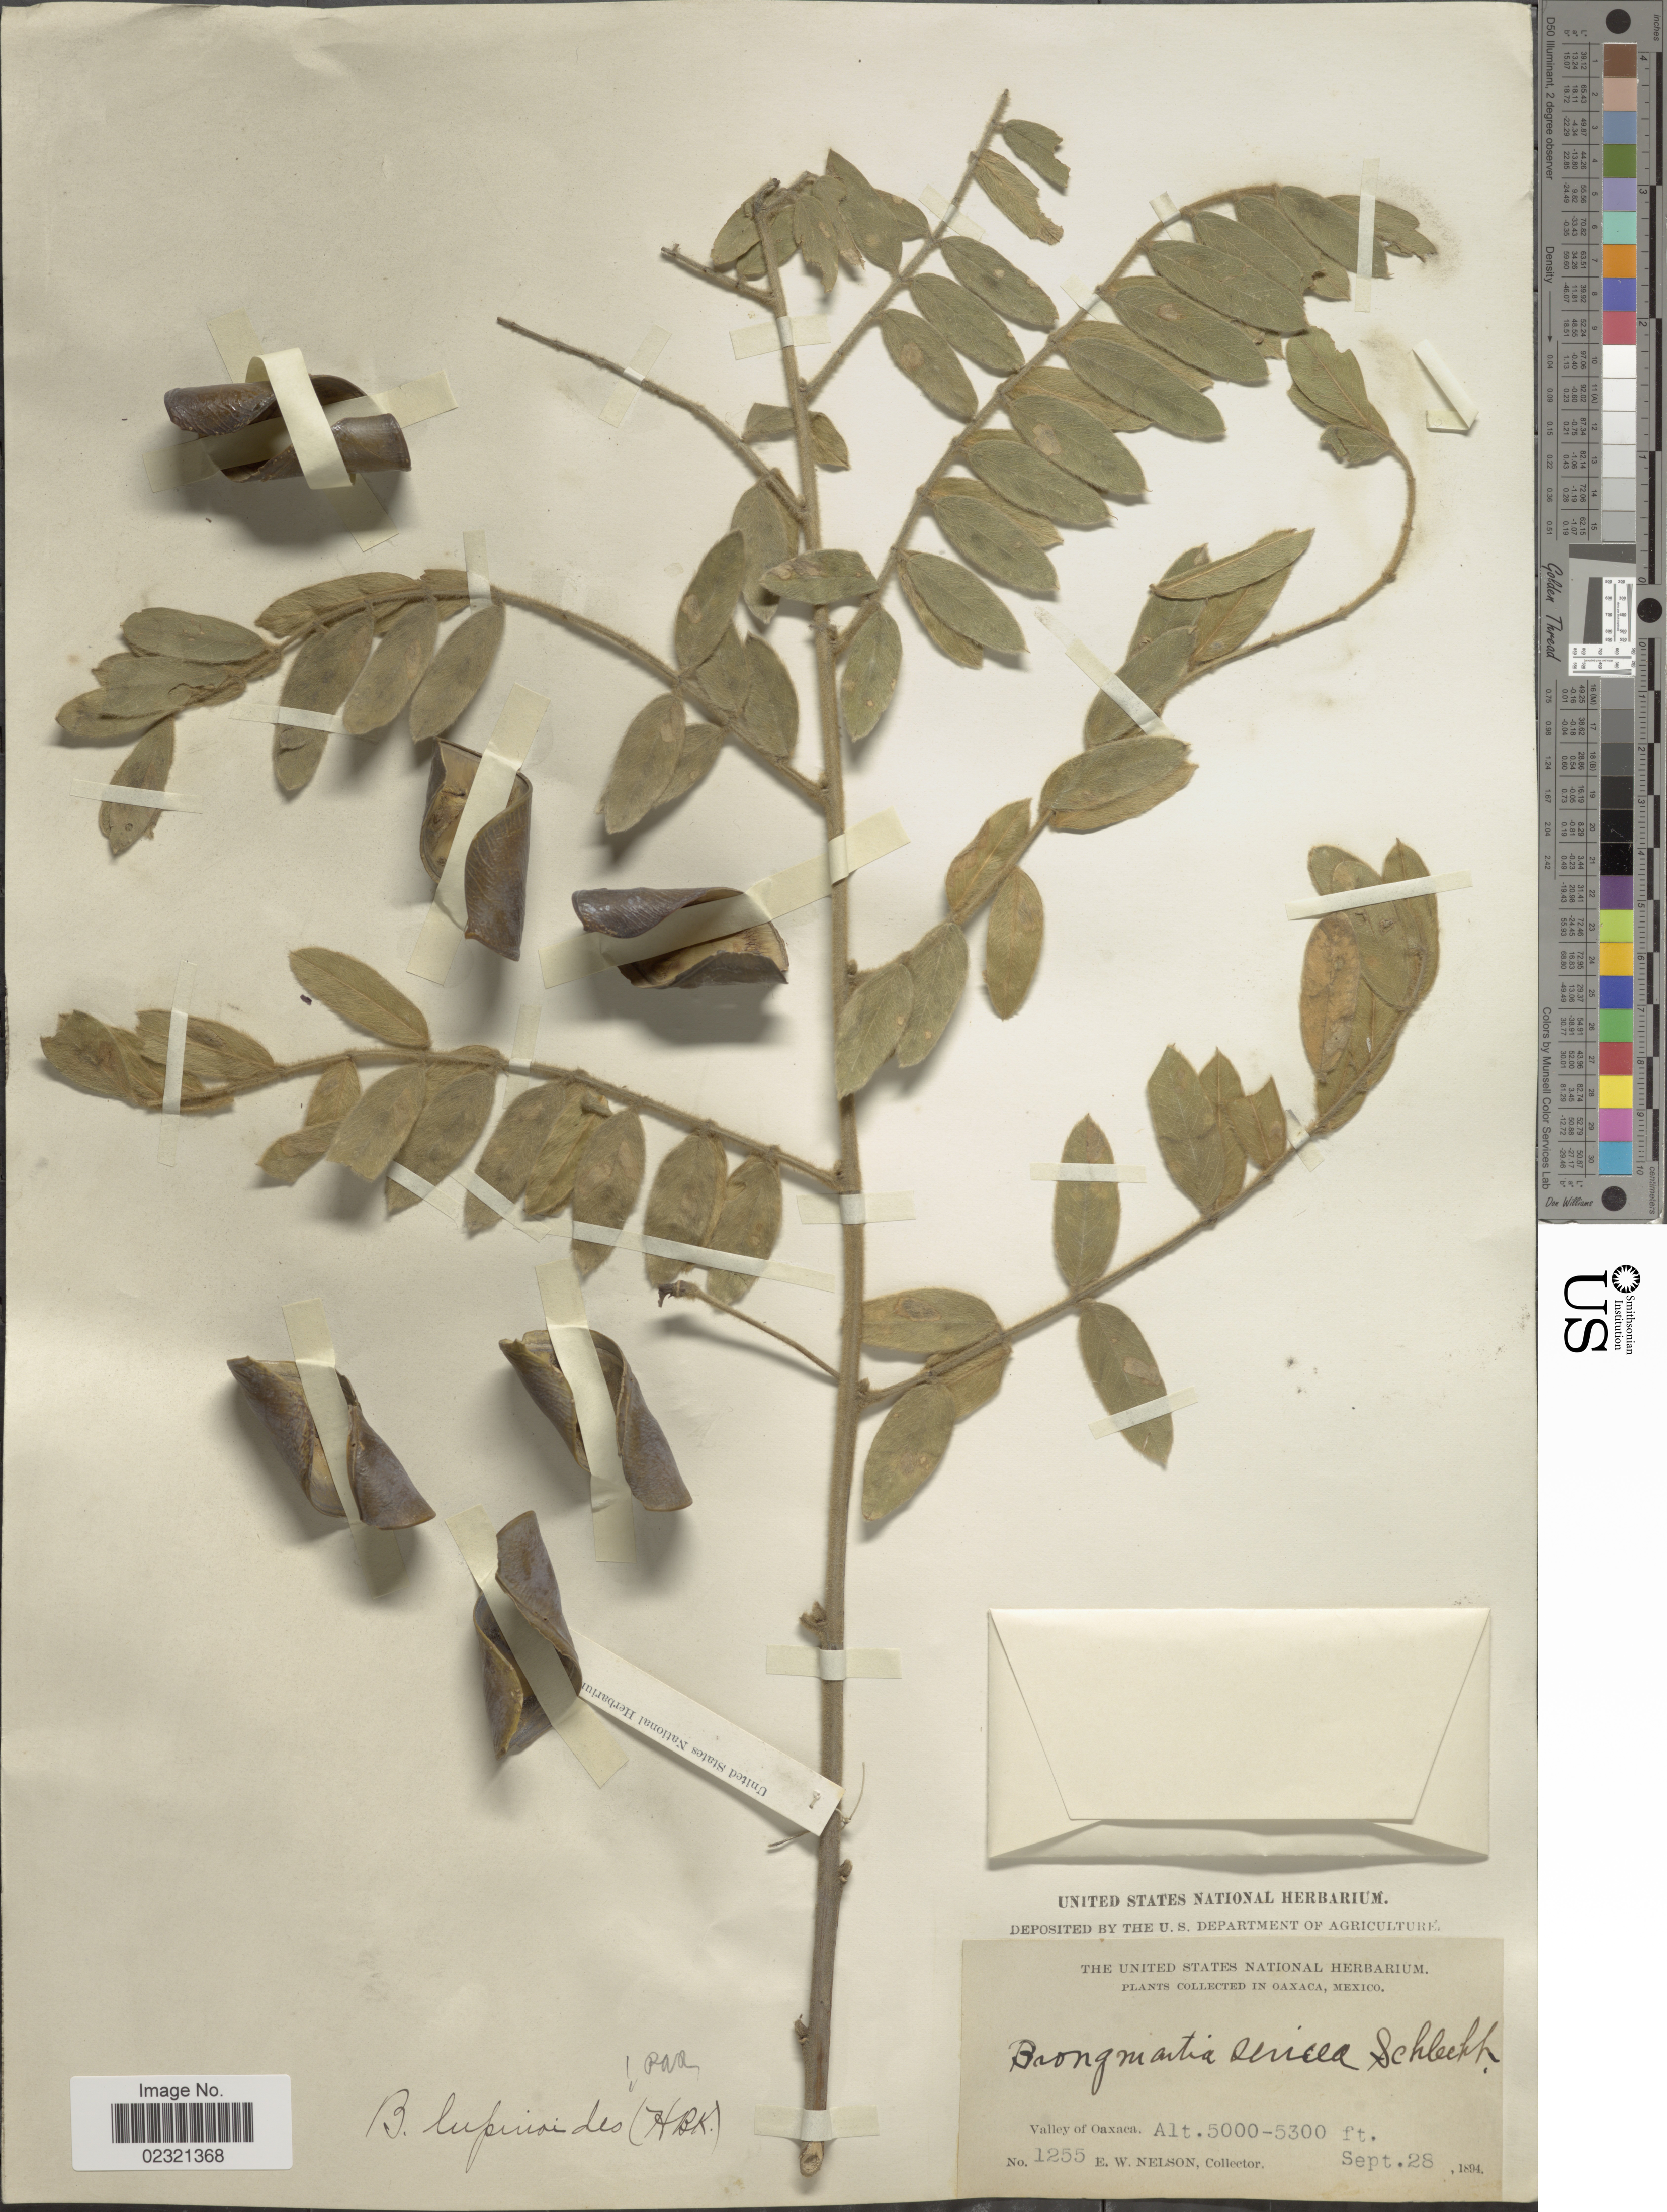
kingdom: Plantae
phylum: Tracheophyta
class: Magnoliopsida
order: Fabales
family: Fabaceae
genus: Brongniartia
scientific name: Brongniartia lupinoides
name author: (Kunth) Taub.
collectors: E. W. Nelson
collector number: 1255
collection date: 1894-09-28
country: Mexico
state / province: Oaxaca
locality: Valley of Oaxaca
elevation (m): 1524